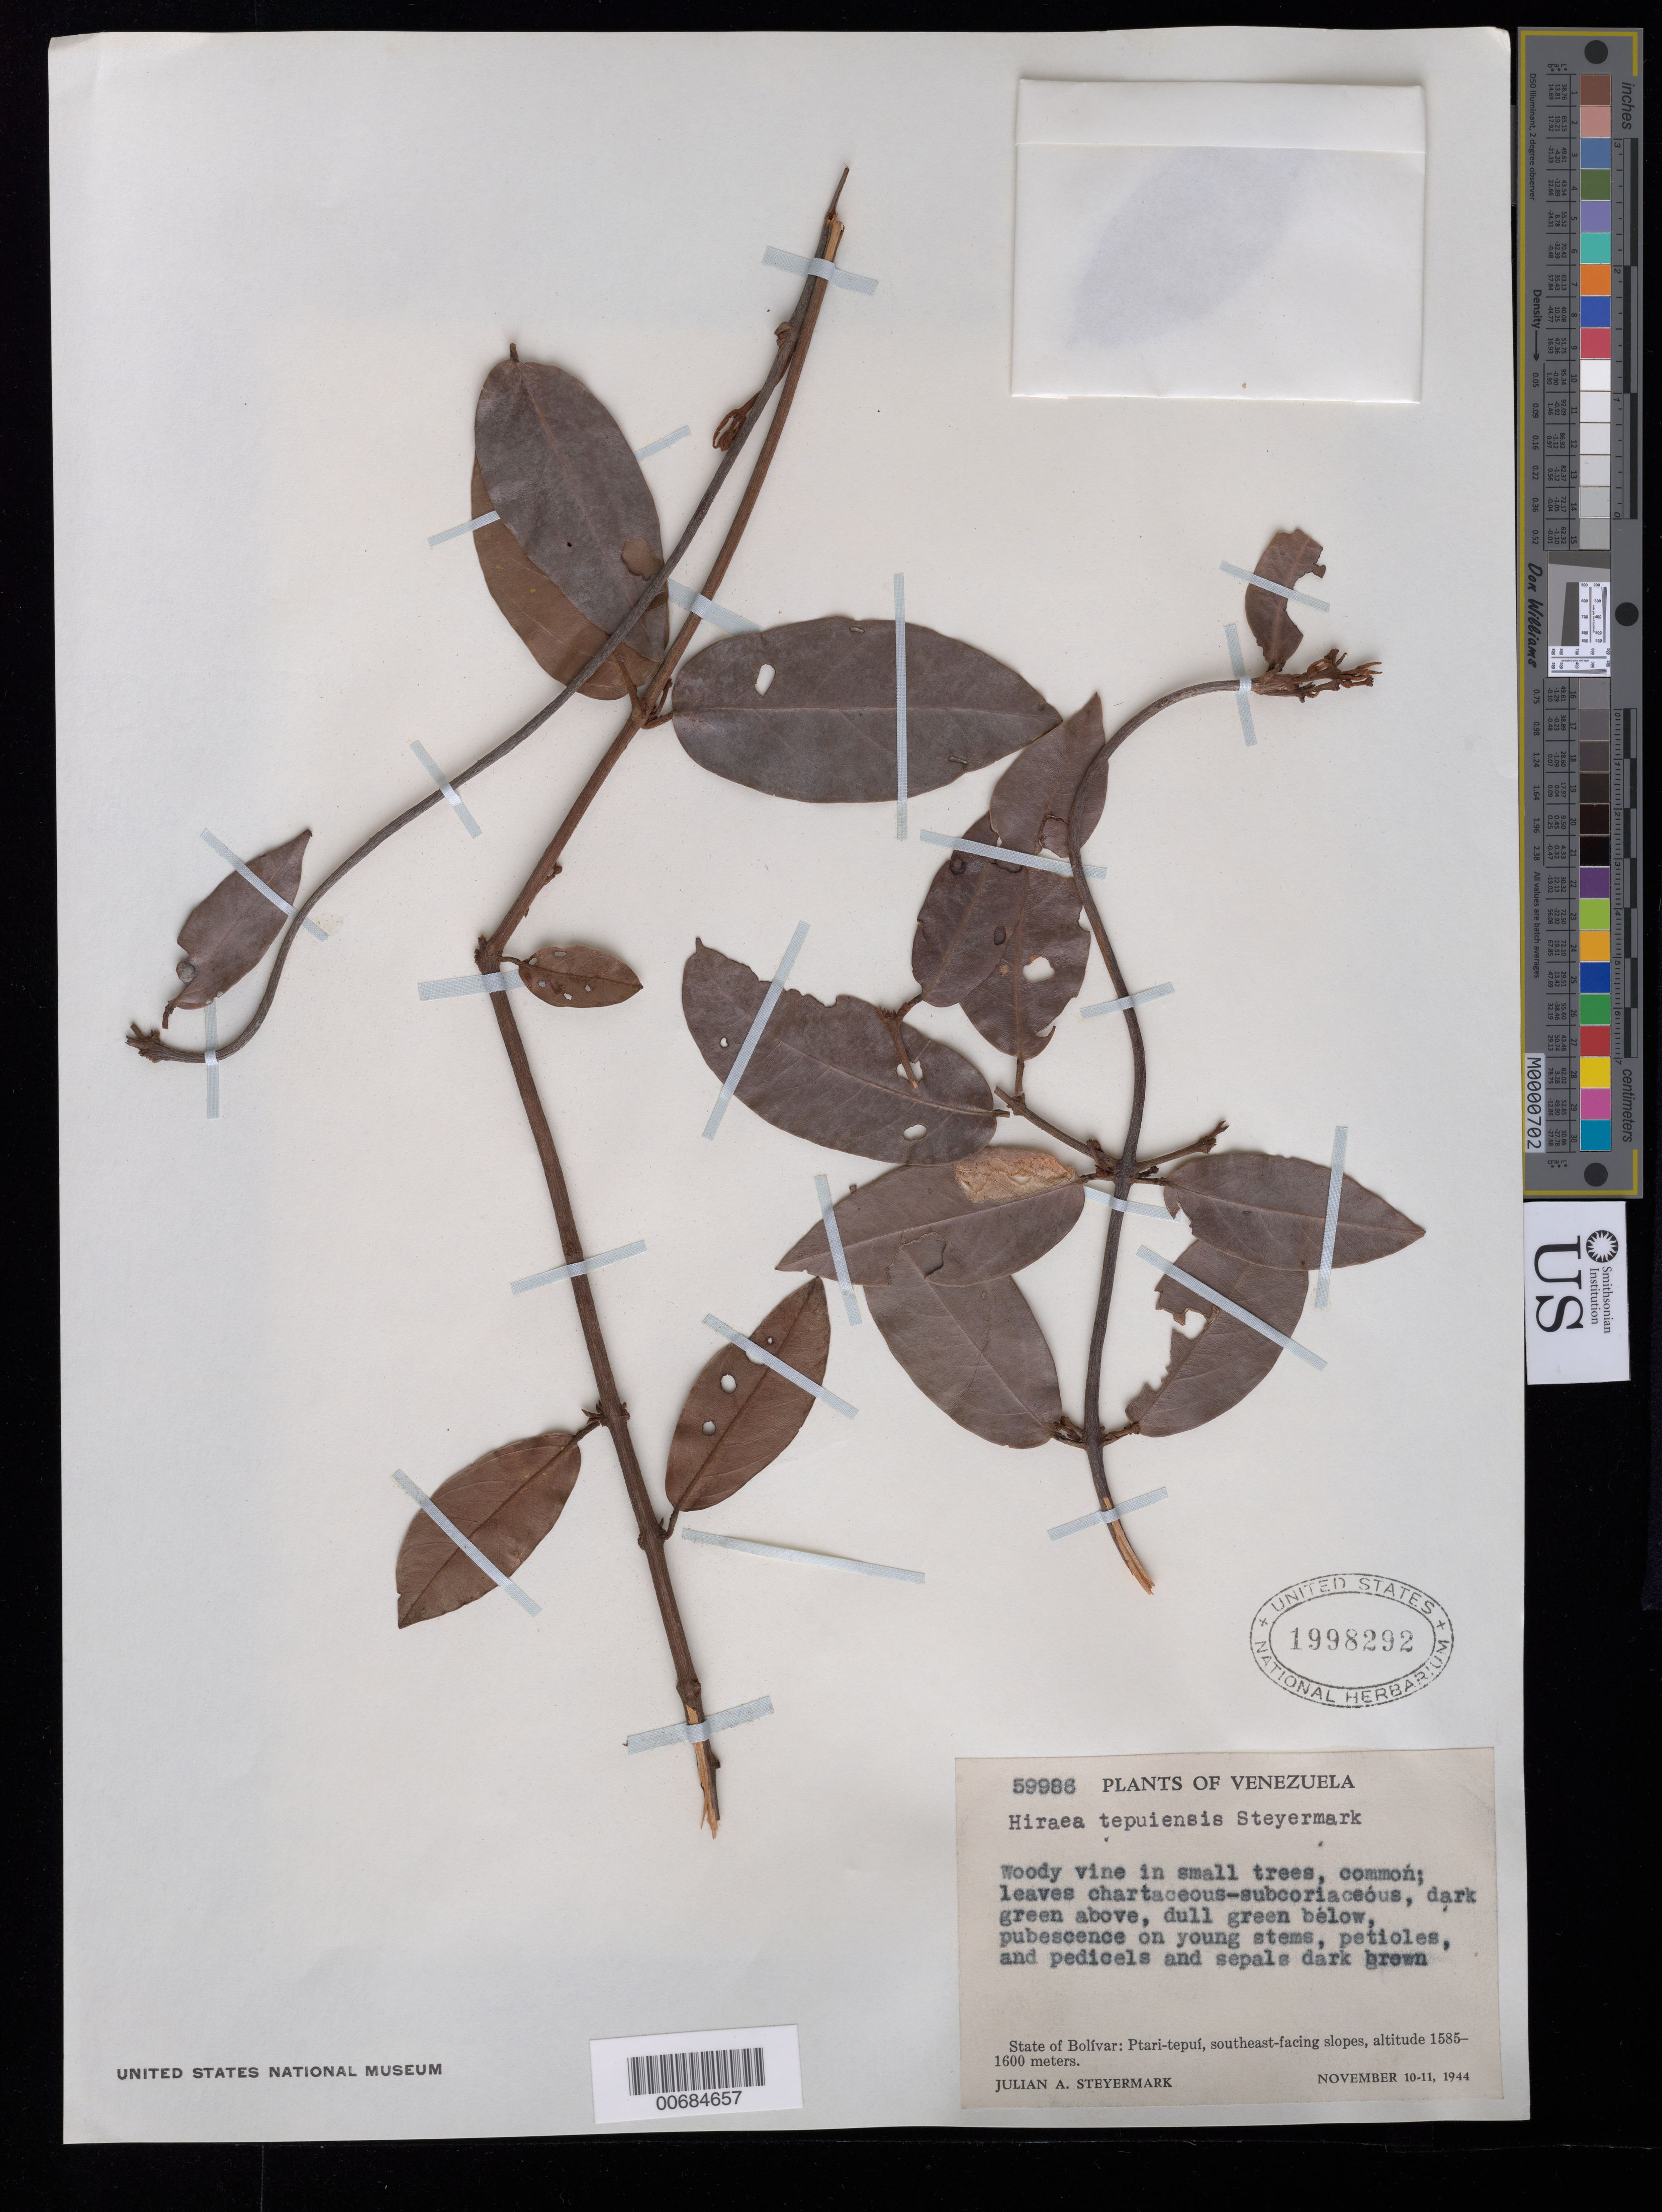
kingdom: Plantae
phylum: Tracheophyta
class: Magnoliopsida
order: Malpighiales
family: Malpighiaceae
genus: Hiraea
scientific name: Hiraea tepuiensis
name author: Steyerm.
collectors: J. Steyermark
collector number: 59986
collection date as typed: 10-Nov-44 to 11-Nov-44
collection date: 1944-11-10/1944-11-11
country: Venezuela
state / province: Bolívar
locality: Ptari-tepuí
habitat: Southeast-facing slopes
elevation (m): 1585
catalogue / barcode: US 1998292